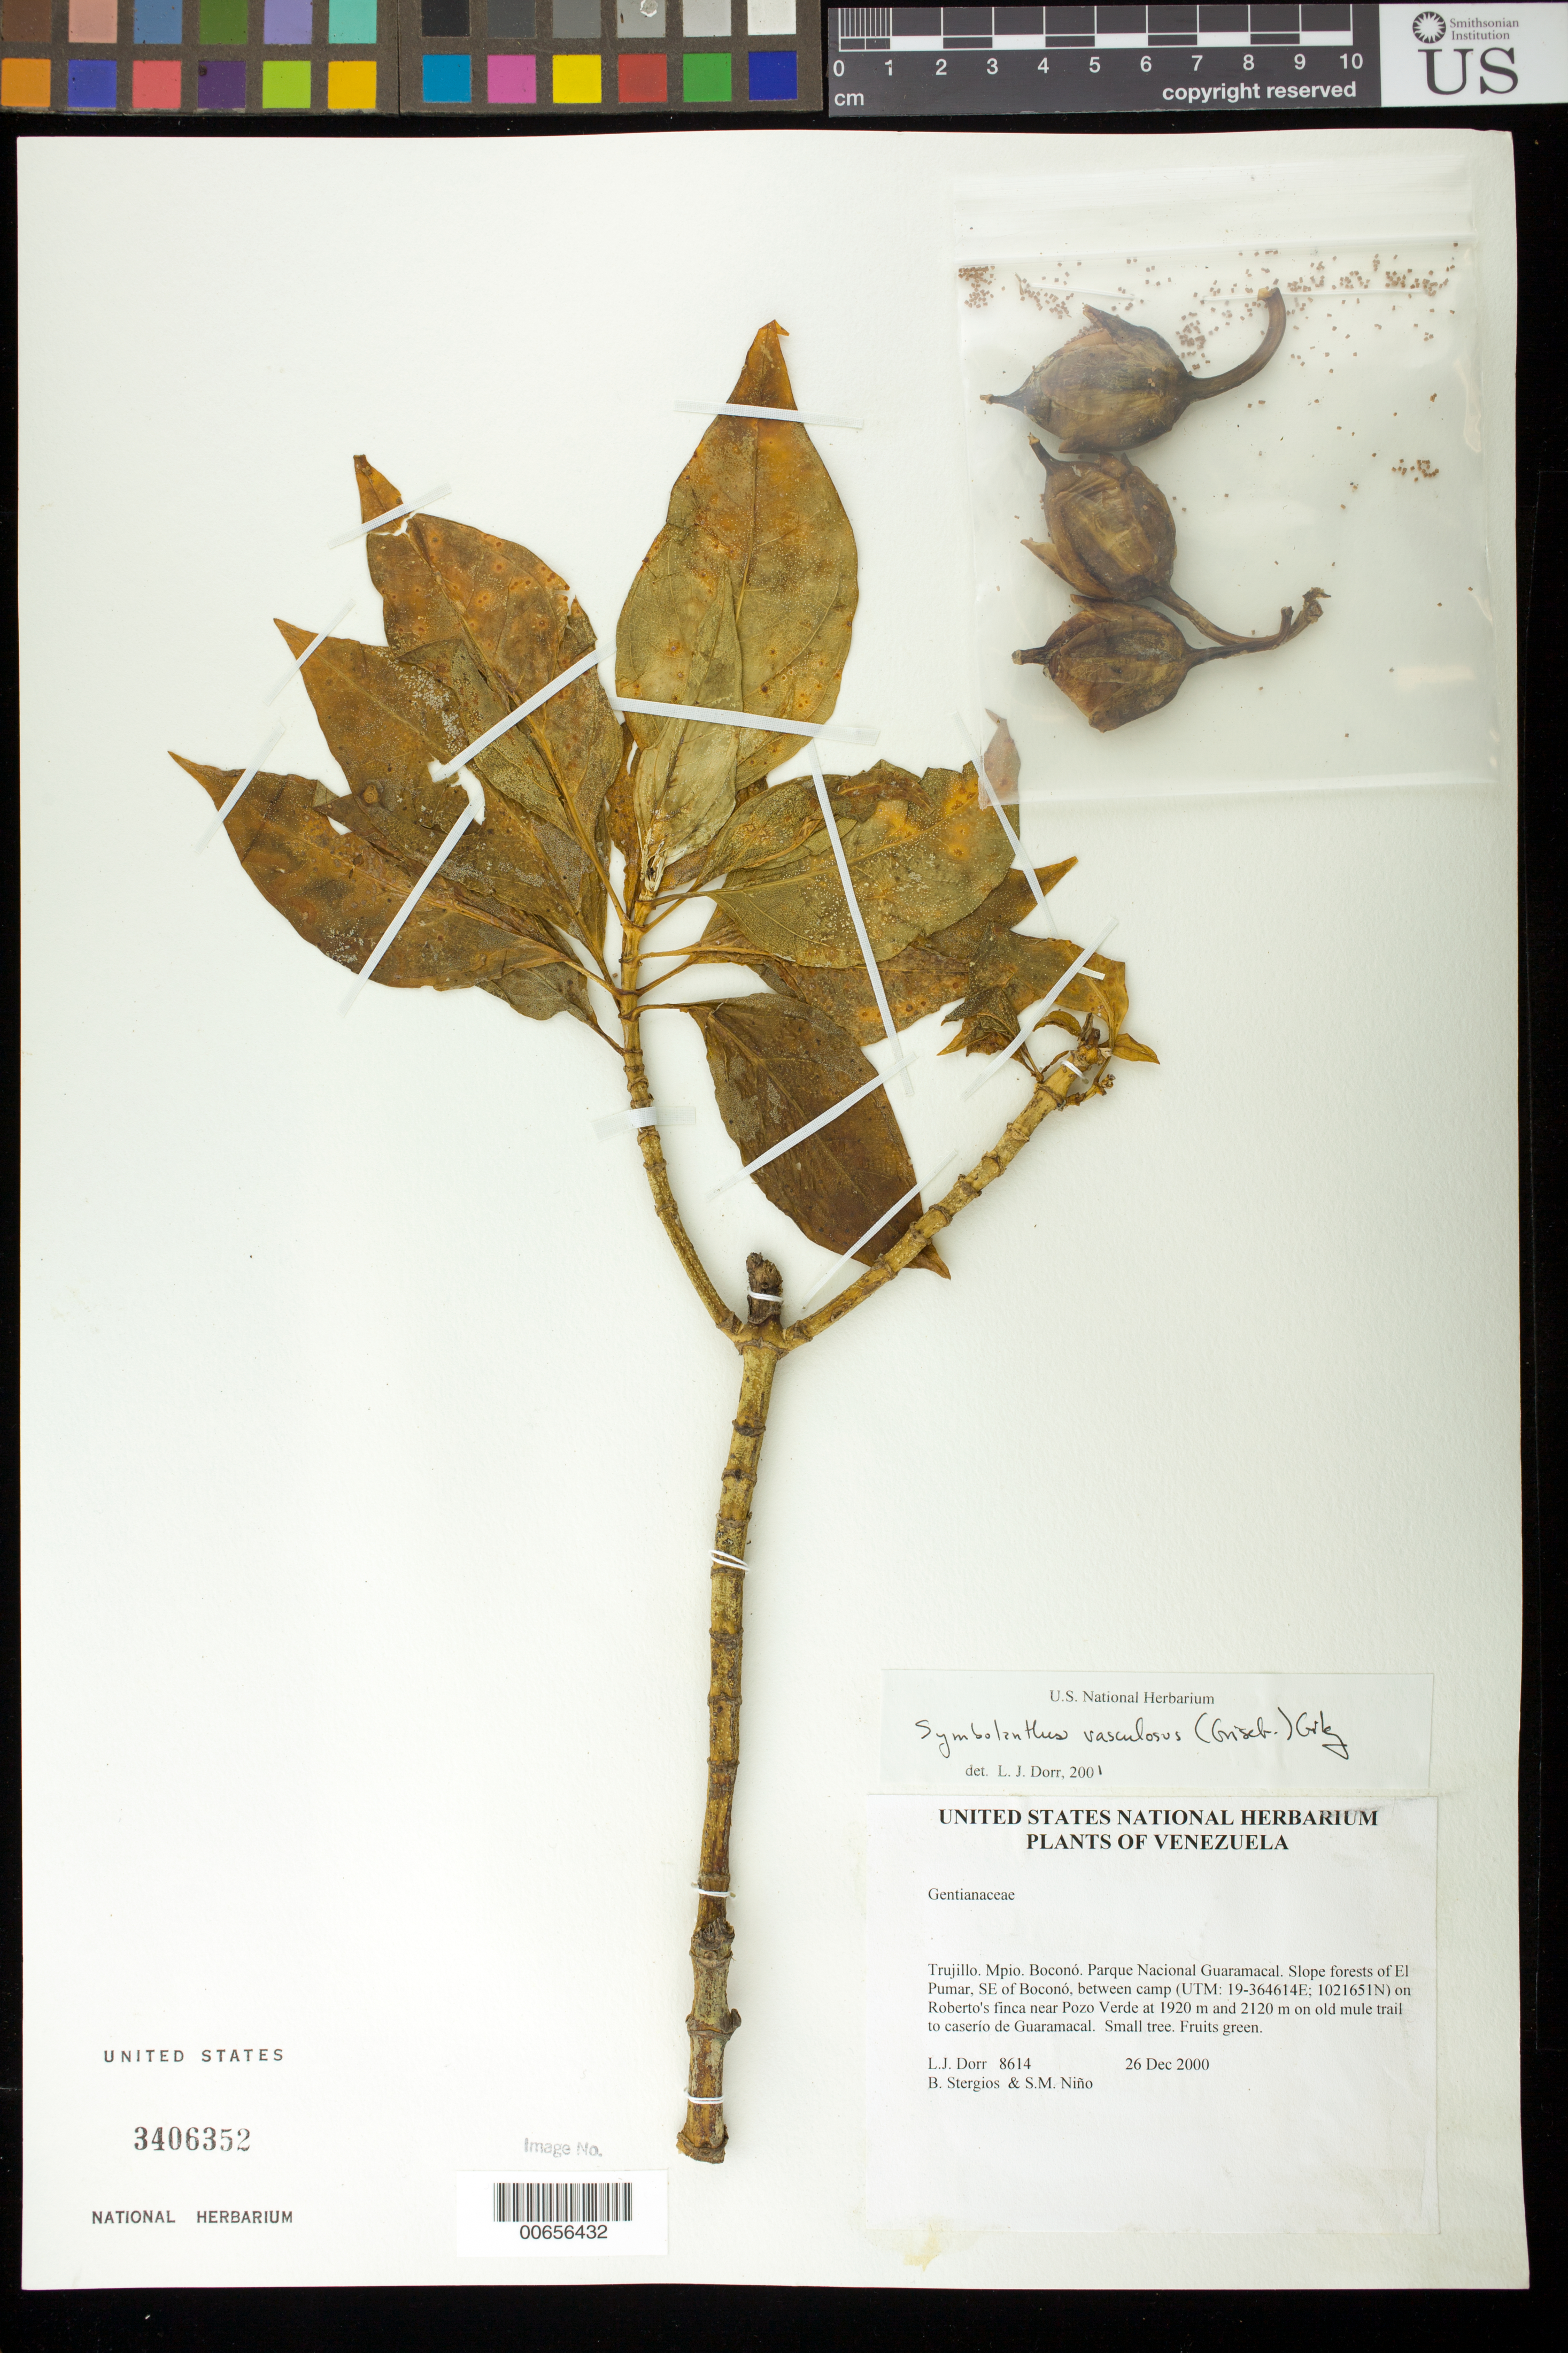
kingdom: Plantae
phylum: Tracheophyta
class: Magnoliopsida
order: Gentianales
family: Gentianaceae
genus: Symbolanthus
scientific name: Symbolanthus vasculosus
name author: (Griseb.) Gilg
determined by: Dorr, L. J., (BOT), Smithsonian Institution - National Museum of Natural History (UNITED STATES)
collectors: L. J. Dorr, B. G. Stergios & S. M. Niño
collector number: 8614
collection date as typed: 26 Dec 2000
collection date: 2000-12-26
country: Venezuela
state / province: Trujillo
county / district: Boconó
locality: Parque Nacional Guaramacal. El Pumar, SE of Boconó, between camp on Roberto's finca near Pozo Verde at 1920 m and 2120 m on old mule trail to caserío de Guaramacal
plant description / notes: NY, PORT, US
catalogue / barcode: US 3406352